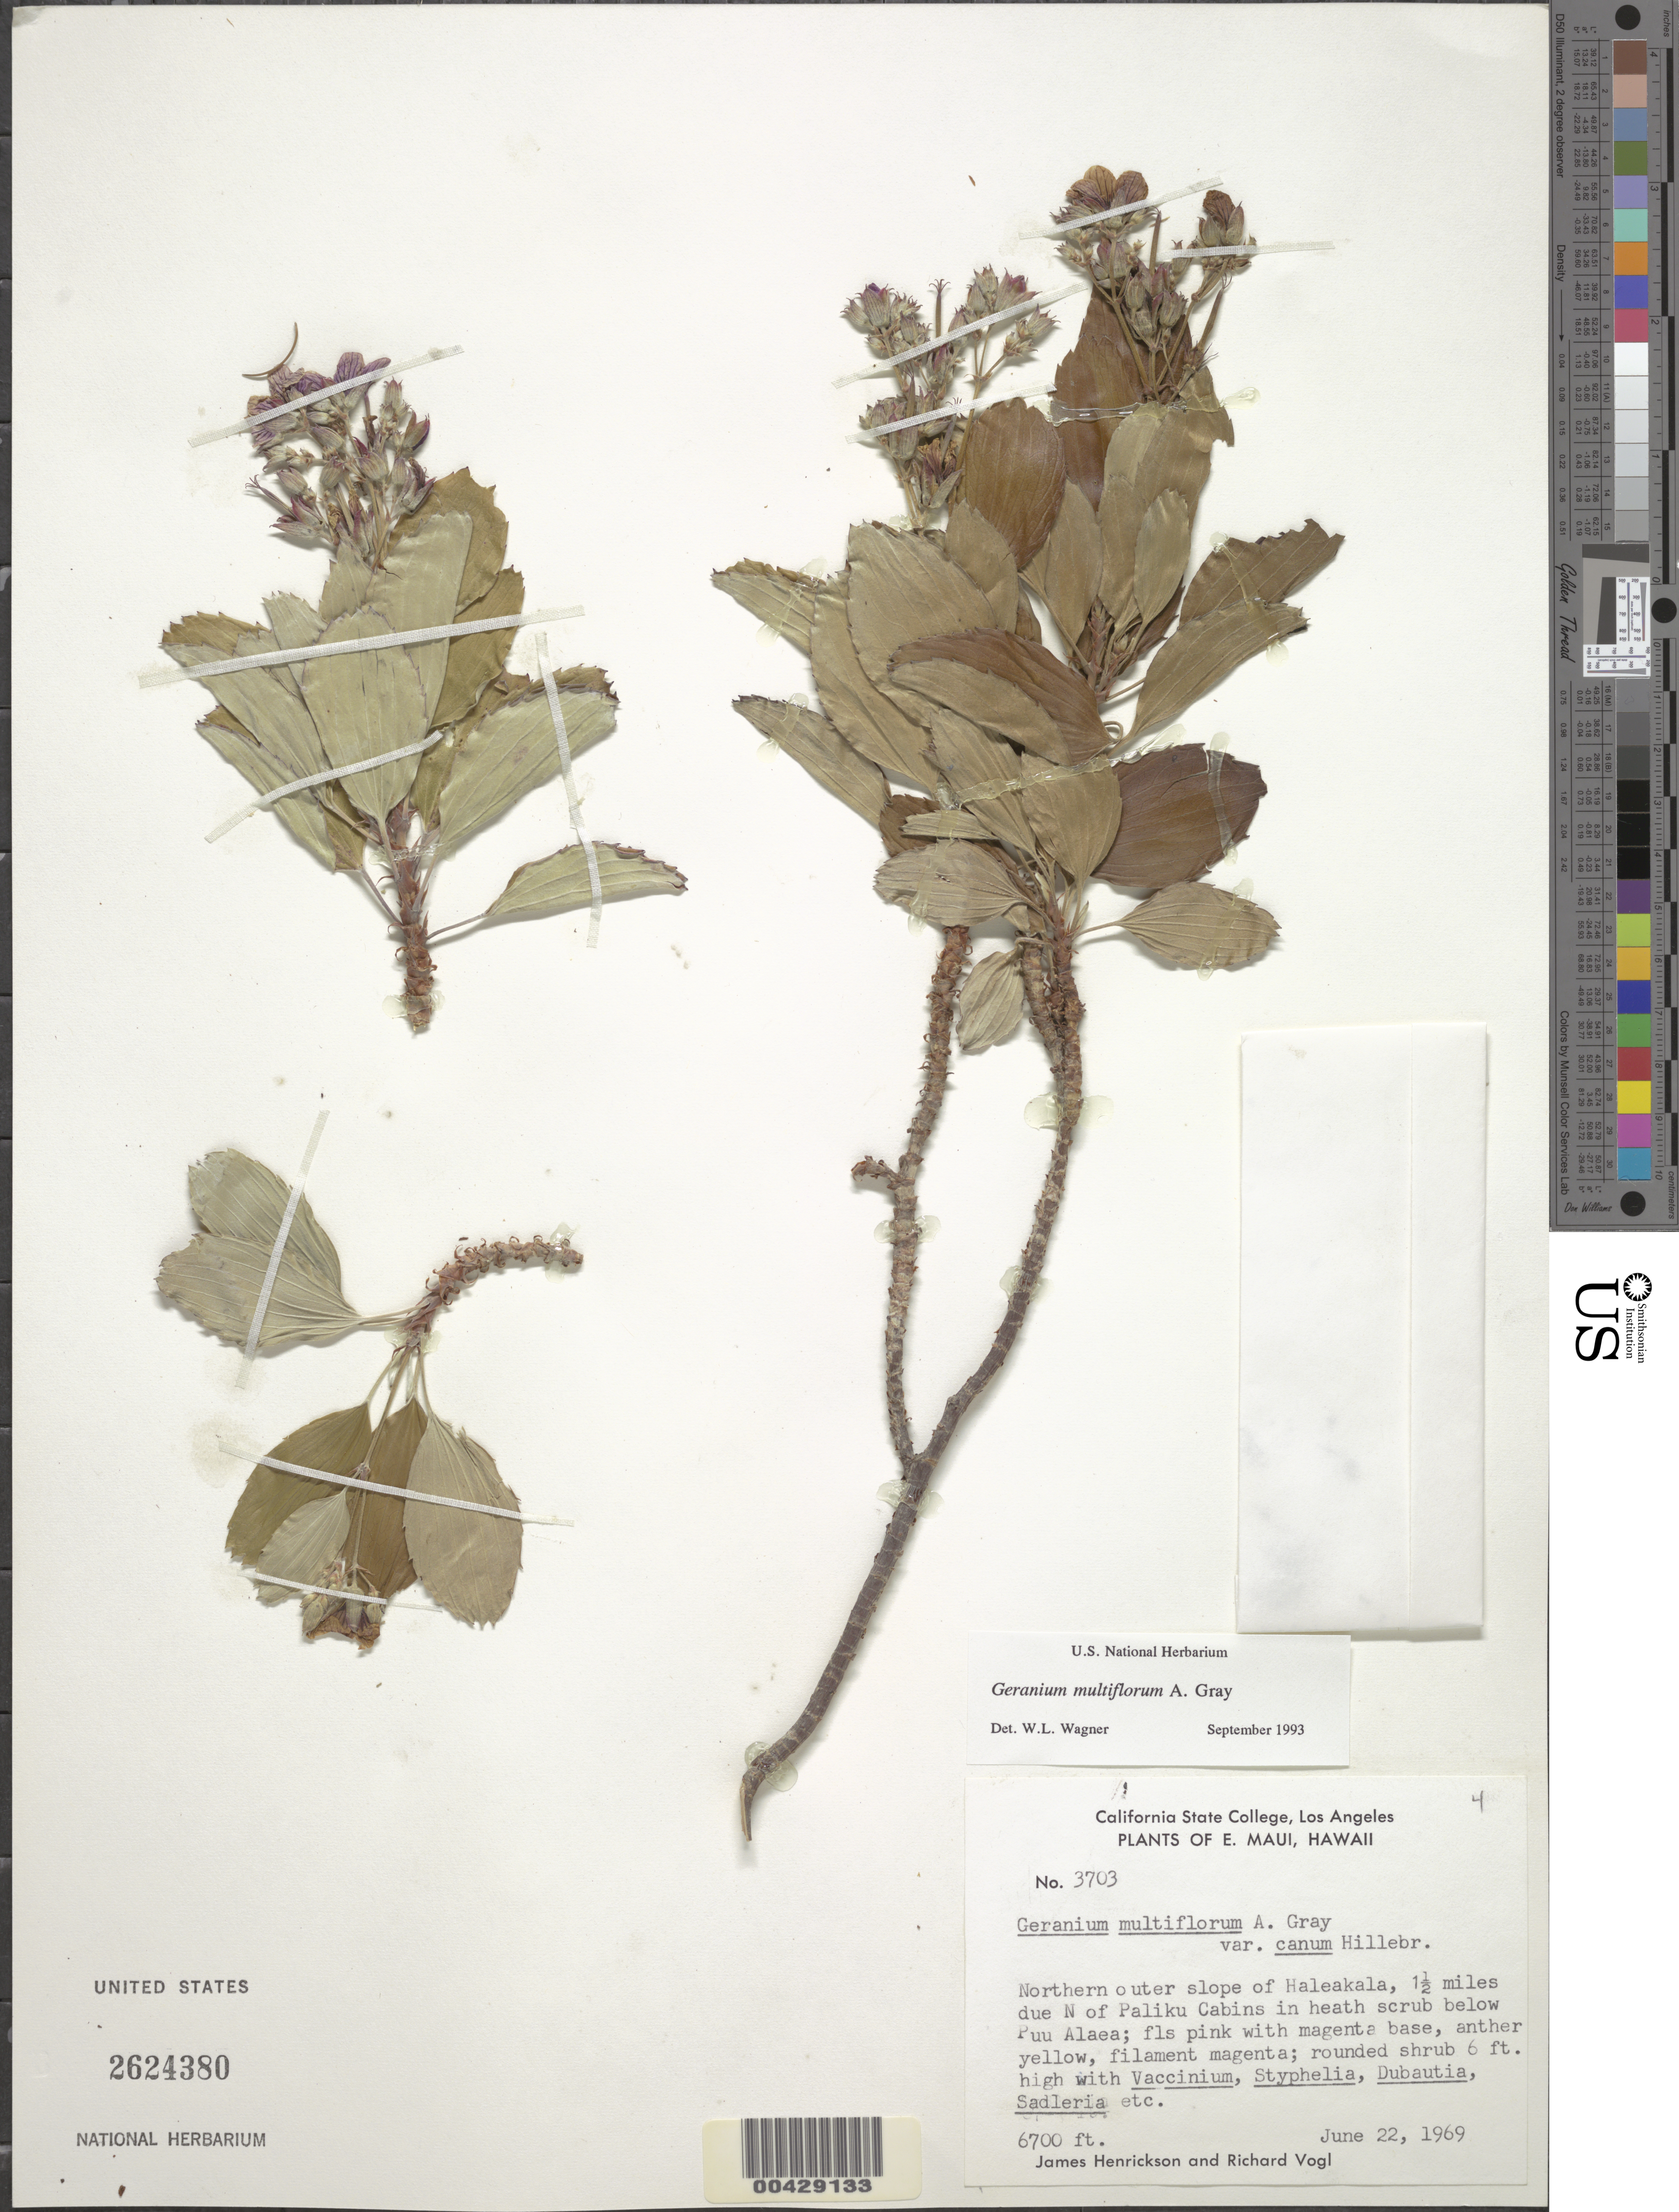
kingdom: Plantae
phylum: Tracheophyta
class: Magnoliopsida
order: Geraniales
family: Geraniaceae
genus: Geranium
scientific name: Geranium multiflorum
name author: A. Gray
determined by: Wagner, W. L., (BOT), Smithsonian Institution - National Museum of Natural History (UNITED STATES)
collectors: J. S. Henrickson & R. Vogl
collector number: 3703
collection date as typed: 22 Jun 1969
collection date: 1969-06-22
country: United States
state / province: Hawaii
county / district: Maui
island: Maui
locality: N outer slope of Haleakala, 1 1/2 mi due N of Paliku Cabins, below Puu Alaea, E Maui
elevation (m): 2042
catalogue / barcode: US 2624380